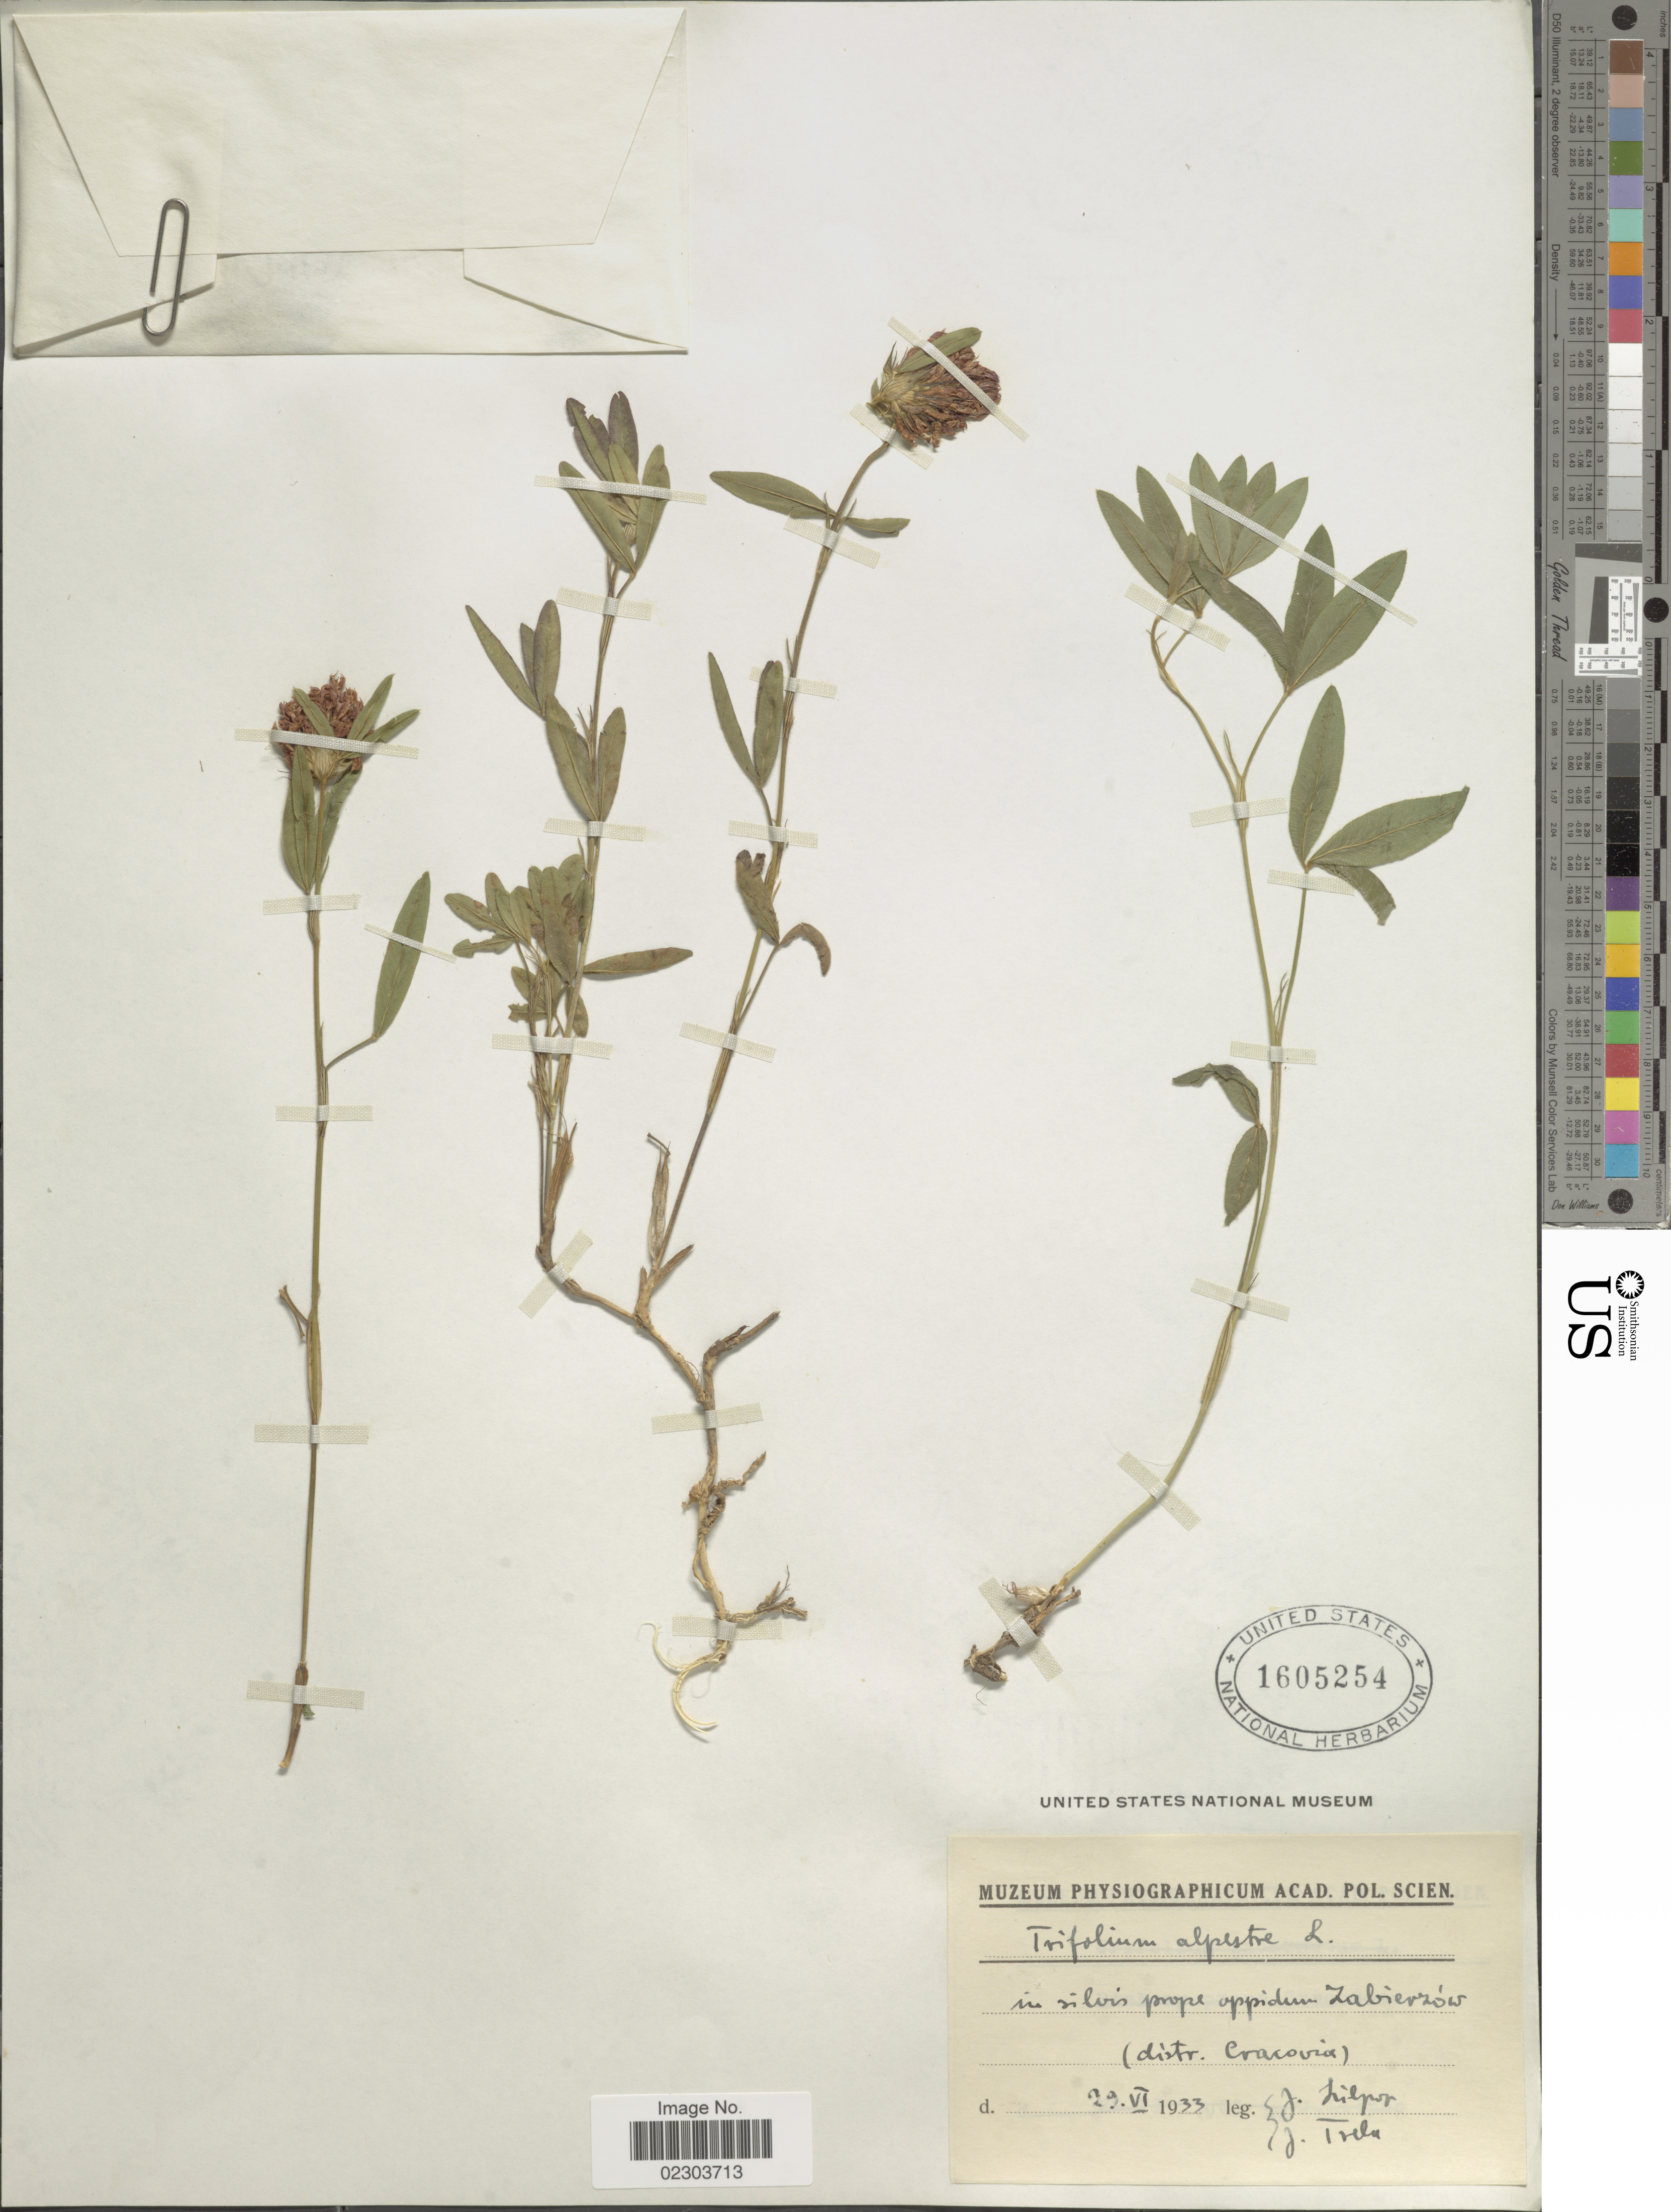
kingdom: Plantae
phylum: Tracheophyta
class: Magnoliopsida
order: Fabales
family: Fabaceae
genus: Trifolium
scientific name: Trifolium alpestre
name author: L.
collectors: J. Lilpop & J. Trela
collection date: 1933-06-29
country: Poland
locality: In silvis prope oppidum Zabierzoin (distr. Cracovia) [interpreted]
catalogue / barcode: US 1605254